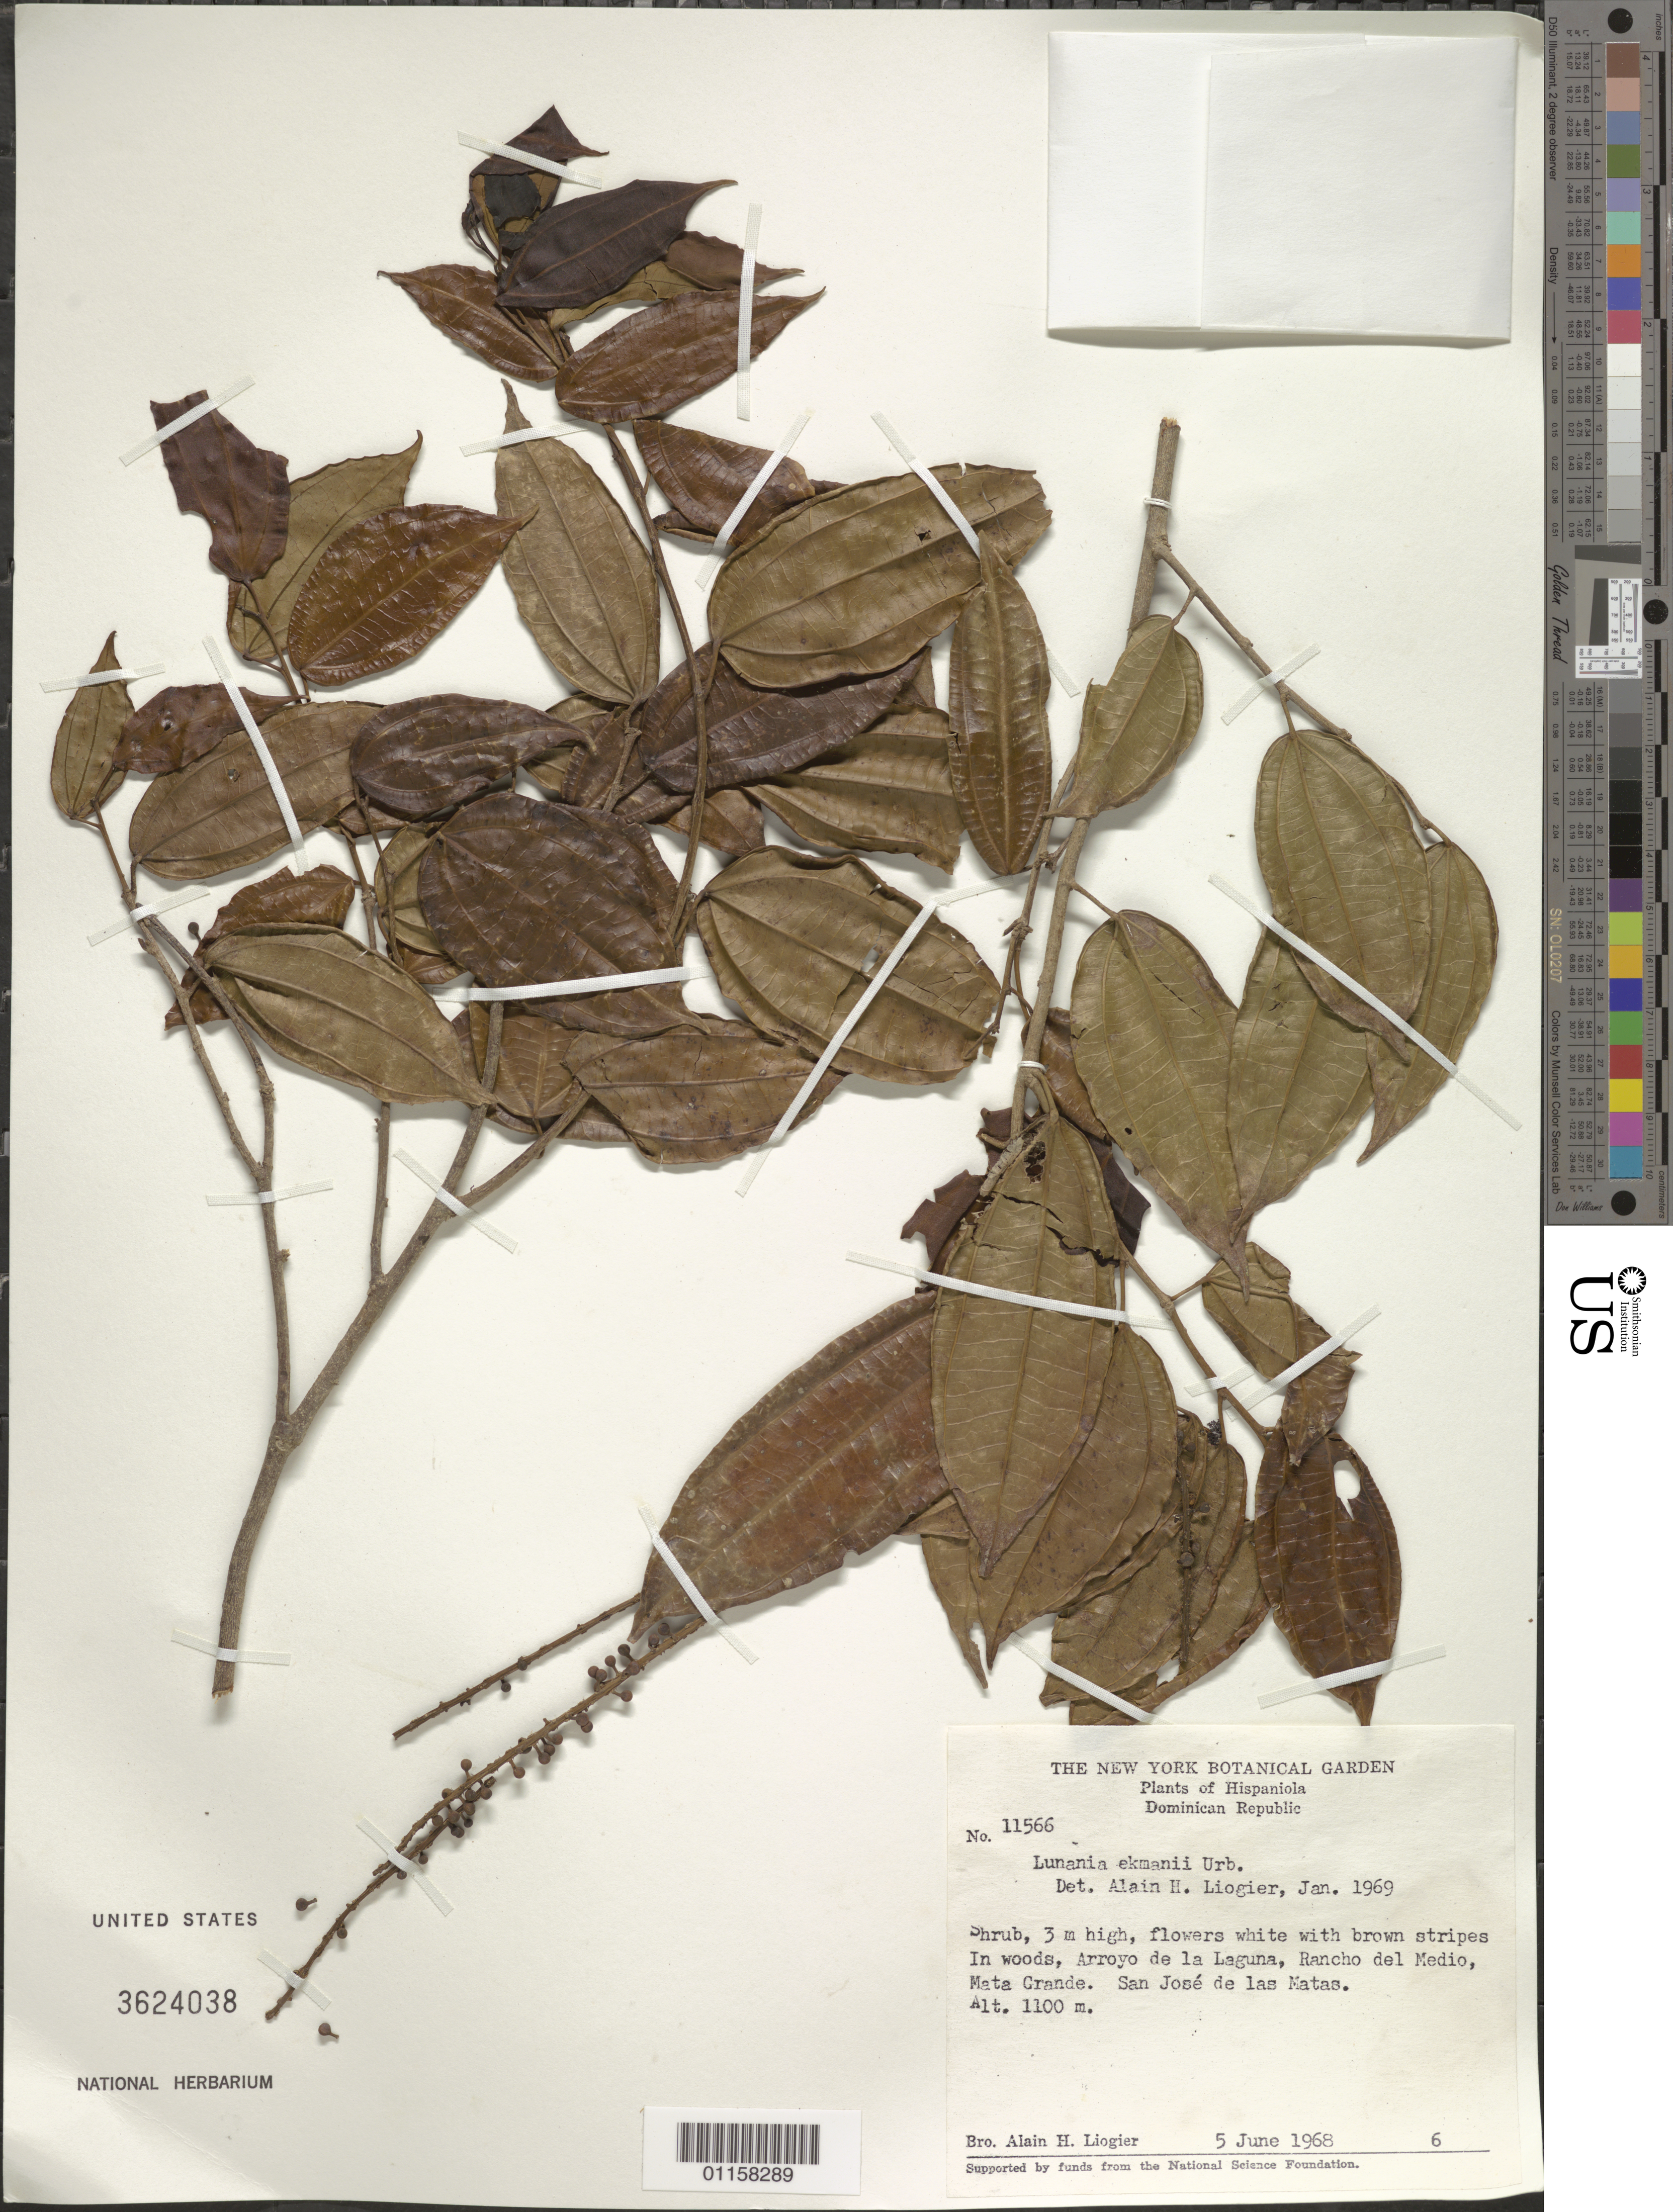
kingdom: Plantae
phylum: Tracheophyta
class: Magnoliopsida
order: Malpighiales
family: Salicaceae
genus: Lunania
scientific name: Lunania ekmanii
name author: Urb.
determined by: Liogier, Alain H.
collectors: A. H. Liogier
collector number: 11566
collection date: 1968-06-05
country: Dominican Republic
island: Hispaniola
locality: Rancho del Medio, Mata Grande; San José de las Matas.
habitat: In woods.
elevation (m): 1100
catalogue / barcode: US 3624038